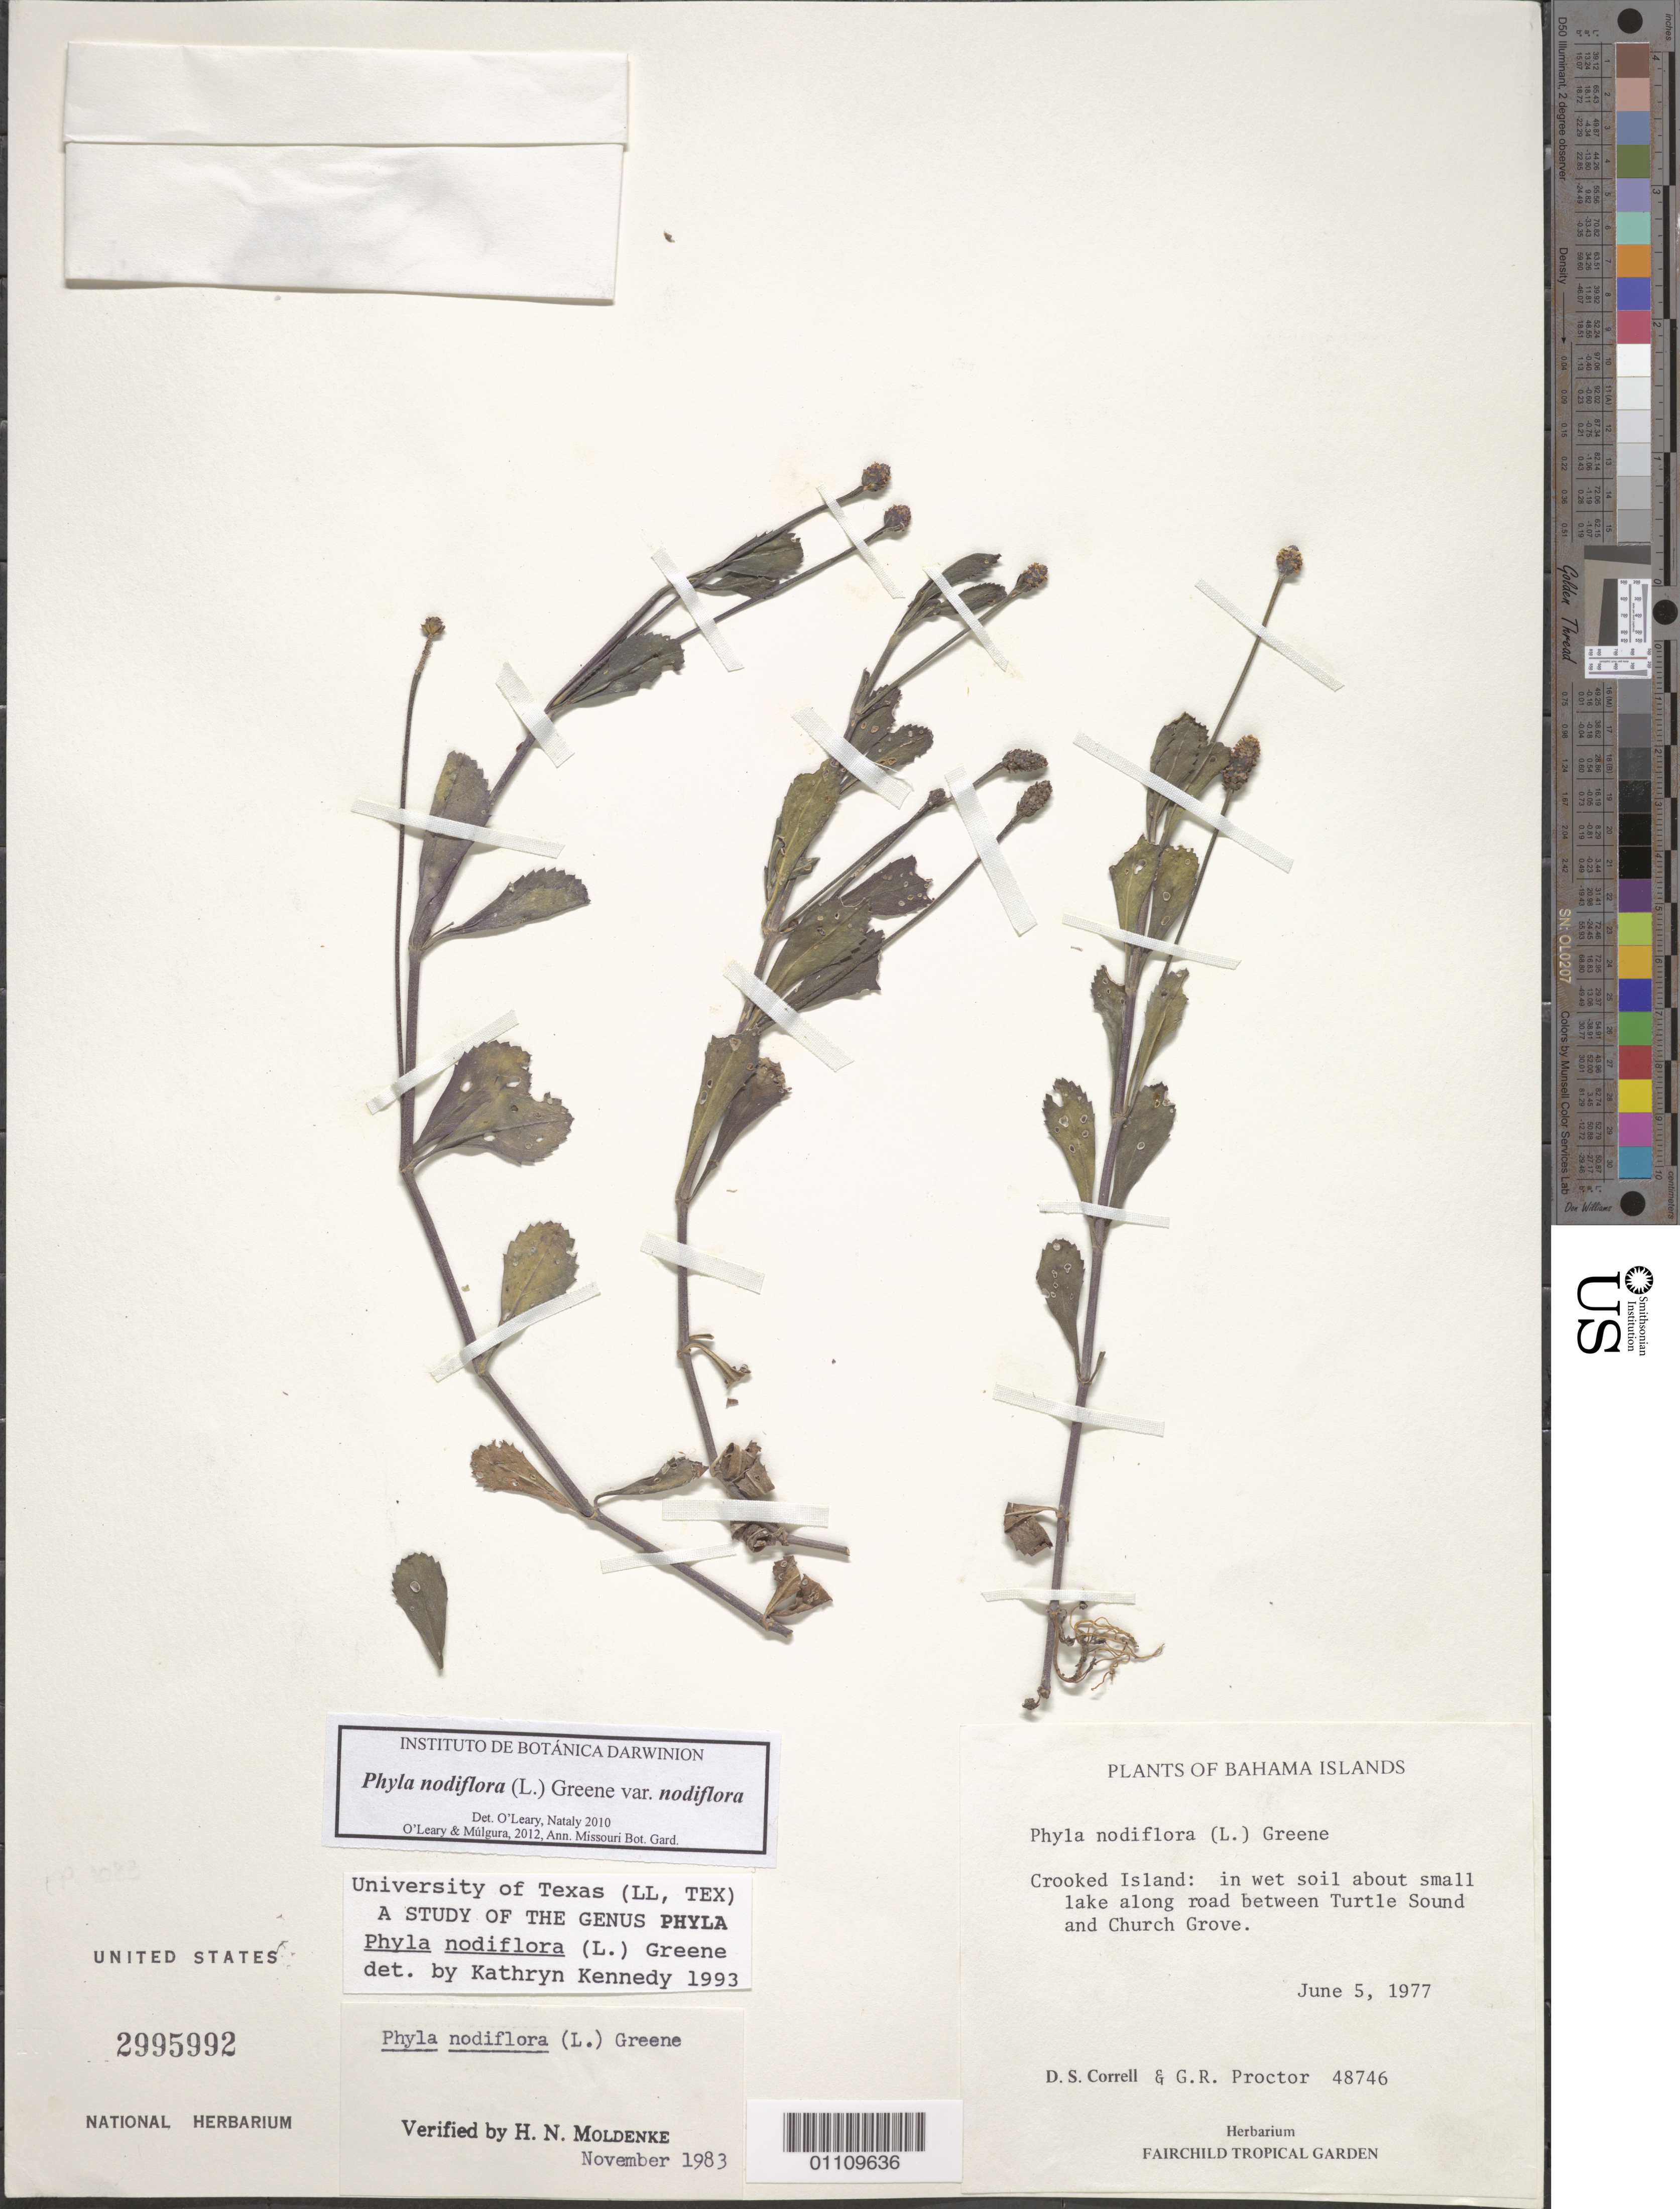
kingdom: Plantae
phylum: Tracheophyta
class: Magnoliopsida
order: Lamiales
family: Verbenaceae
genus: Phyla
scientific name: Phyla nodiflora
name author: (L.) Greene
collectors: D. S. Correll & G. R. Proctor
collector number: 48746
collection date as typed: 05 Jun 1977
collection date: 1977-06-05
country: Bahamas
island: Crooked I.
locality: Between Turtle Sound and Church Grove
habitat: In wet soil about small lake along road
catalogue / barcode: US 2995992